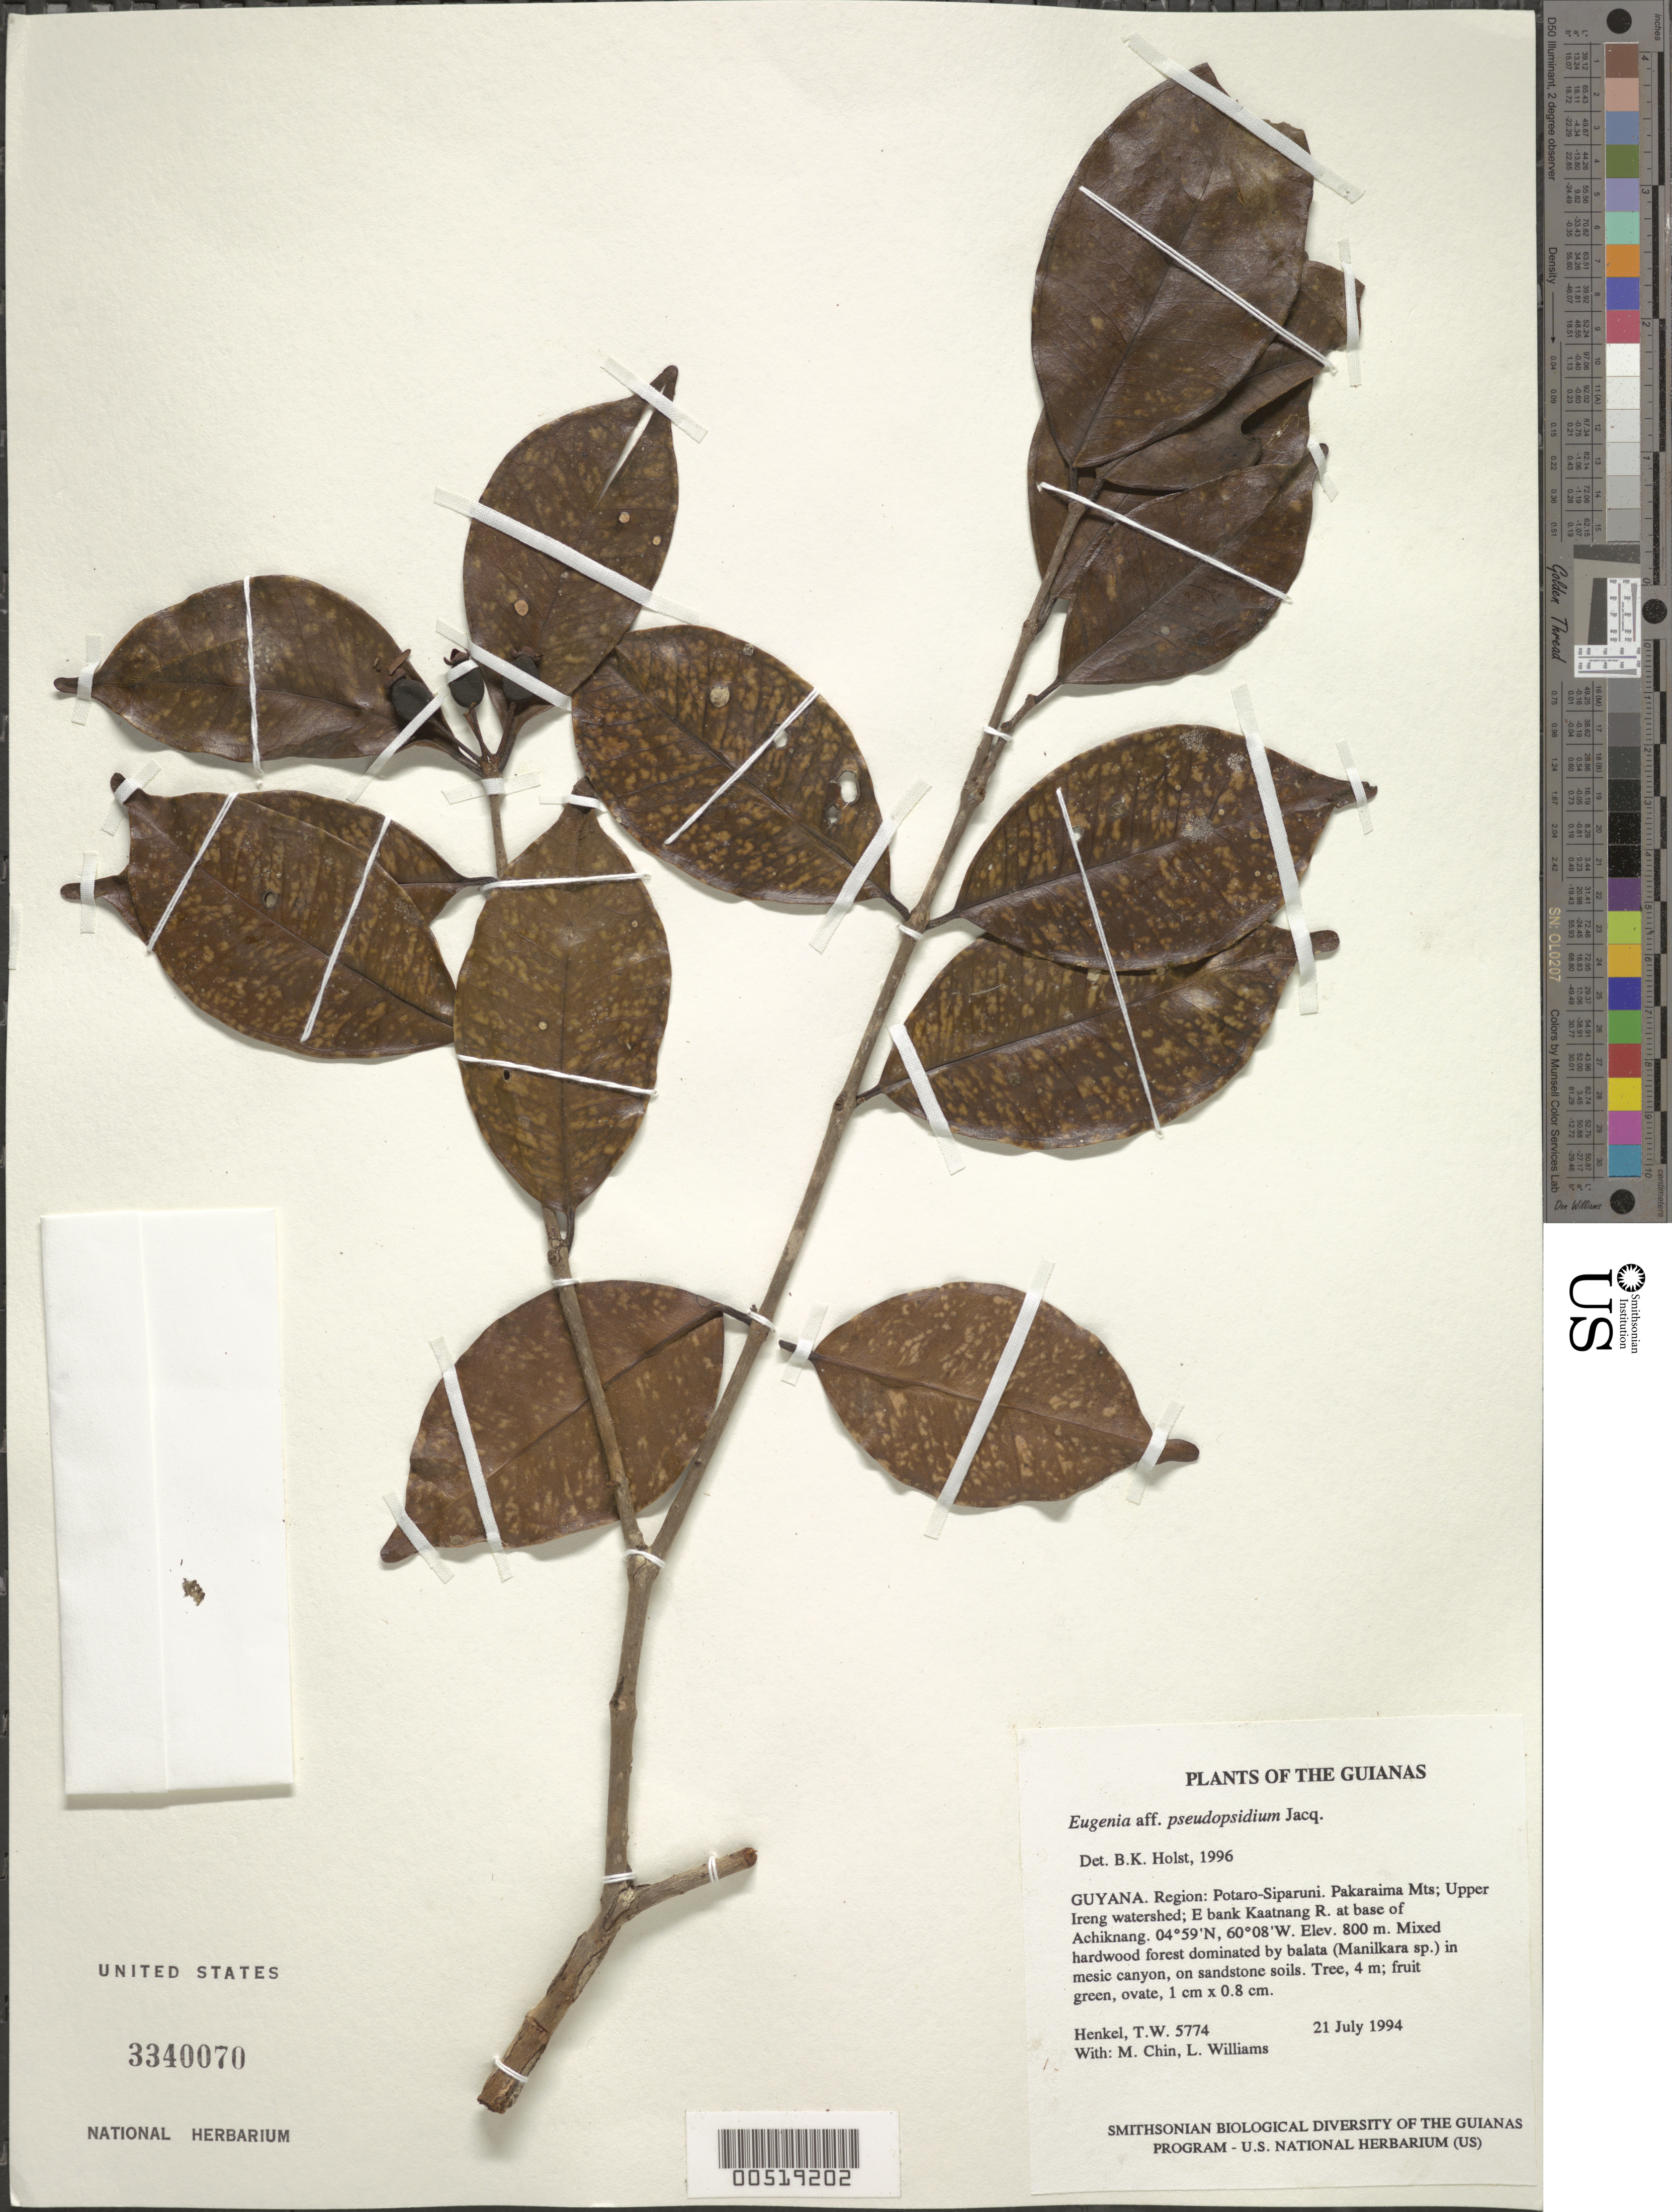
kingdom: Plantae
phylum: Tracheophyta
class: Magnoliopsida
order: Myrtales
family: Myrtaceae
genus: Eugenia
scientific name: Eugenia pseudopsidium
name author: Jacq.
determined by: Holst, Bruce K.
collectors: T. Henkel, M. Chin & L. Williams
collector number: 5774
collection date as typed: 21 July 1994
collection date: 1994-07-21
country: Guyana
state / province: Potaro-Siparuni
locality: Pakaraima Mts; Upper Ireng watershed; E bank Kaatnang R. at base of Achiknang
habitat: Mixed hardwood forest dominated by balata (Manilkara sp.) in mesic canyon, on sandstone soils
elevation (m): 800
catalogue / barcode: US 3340070